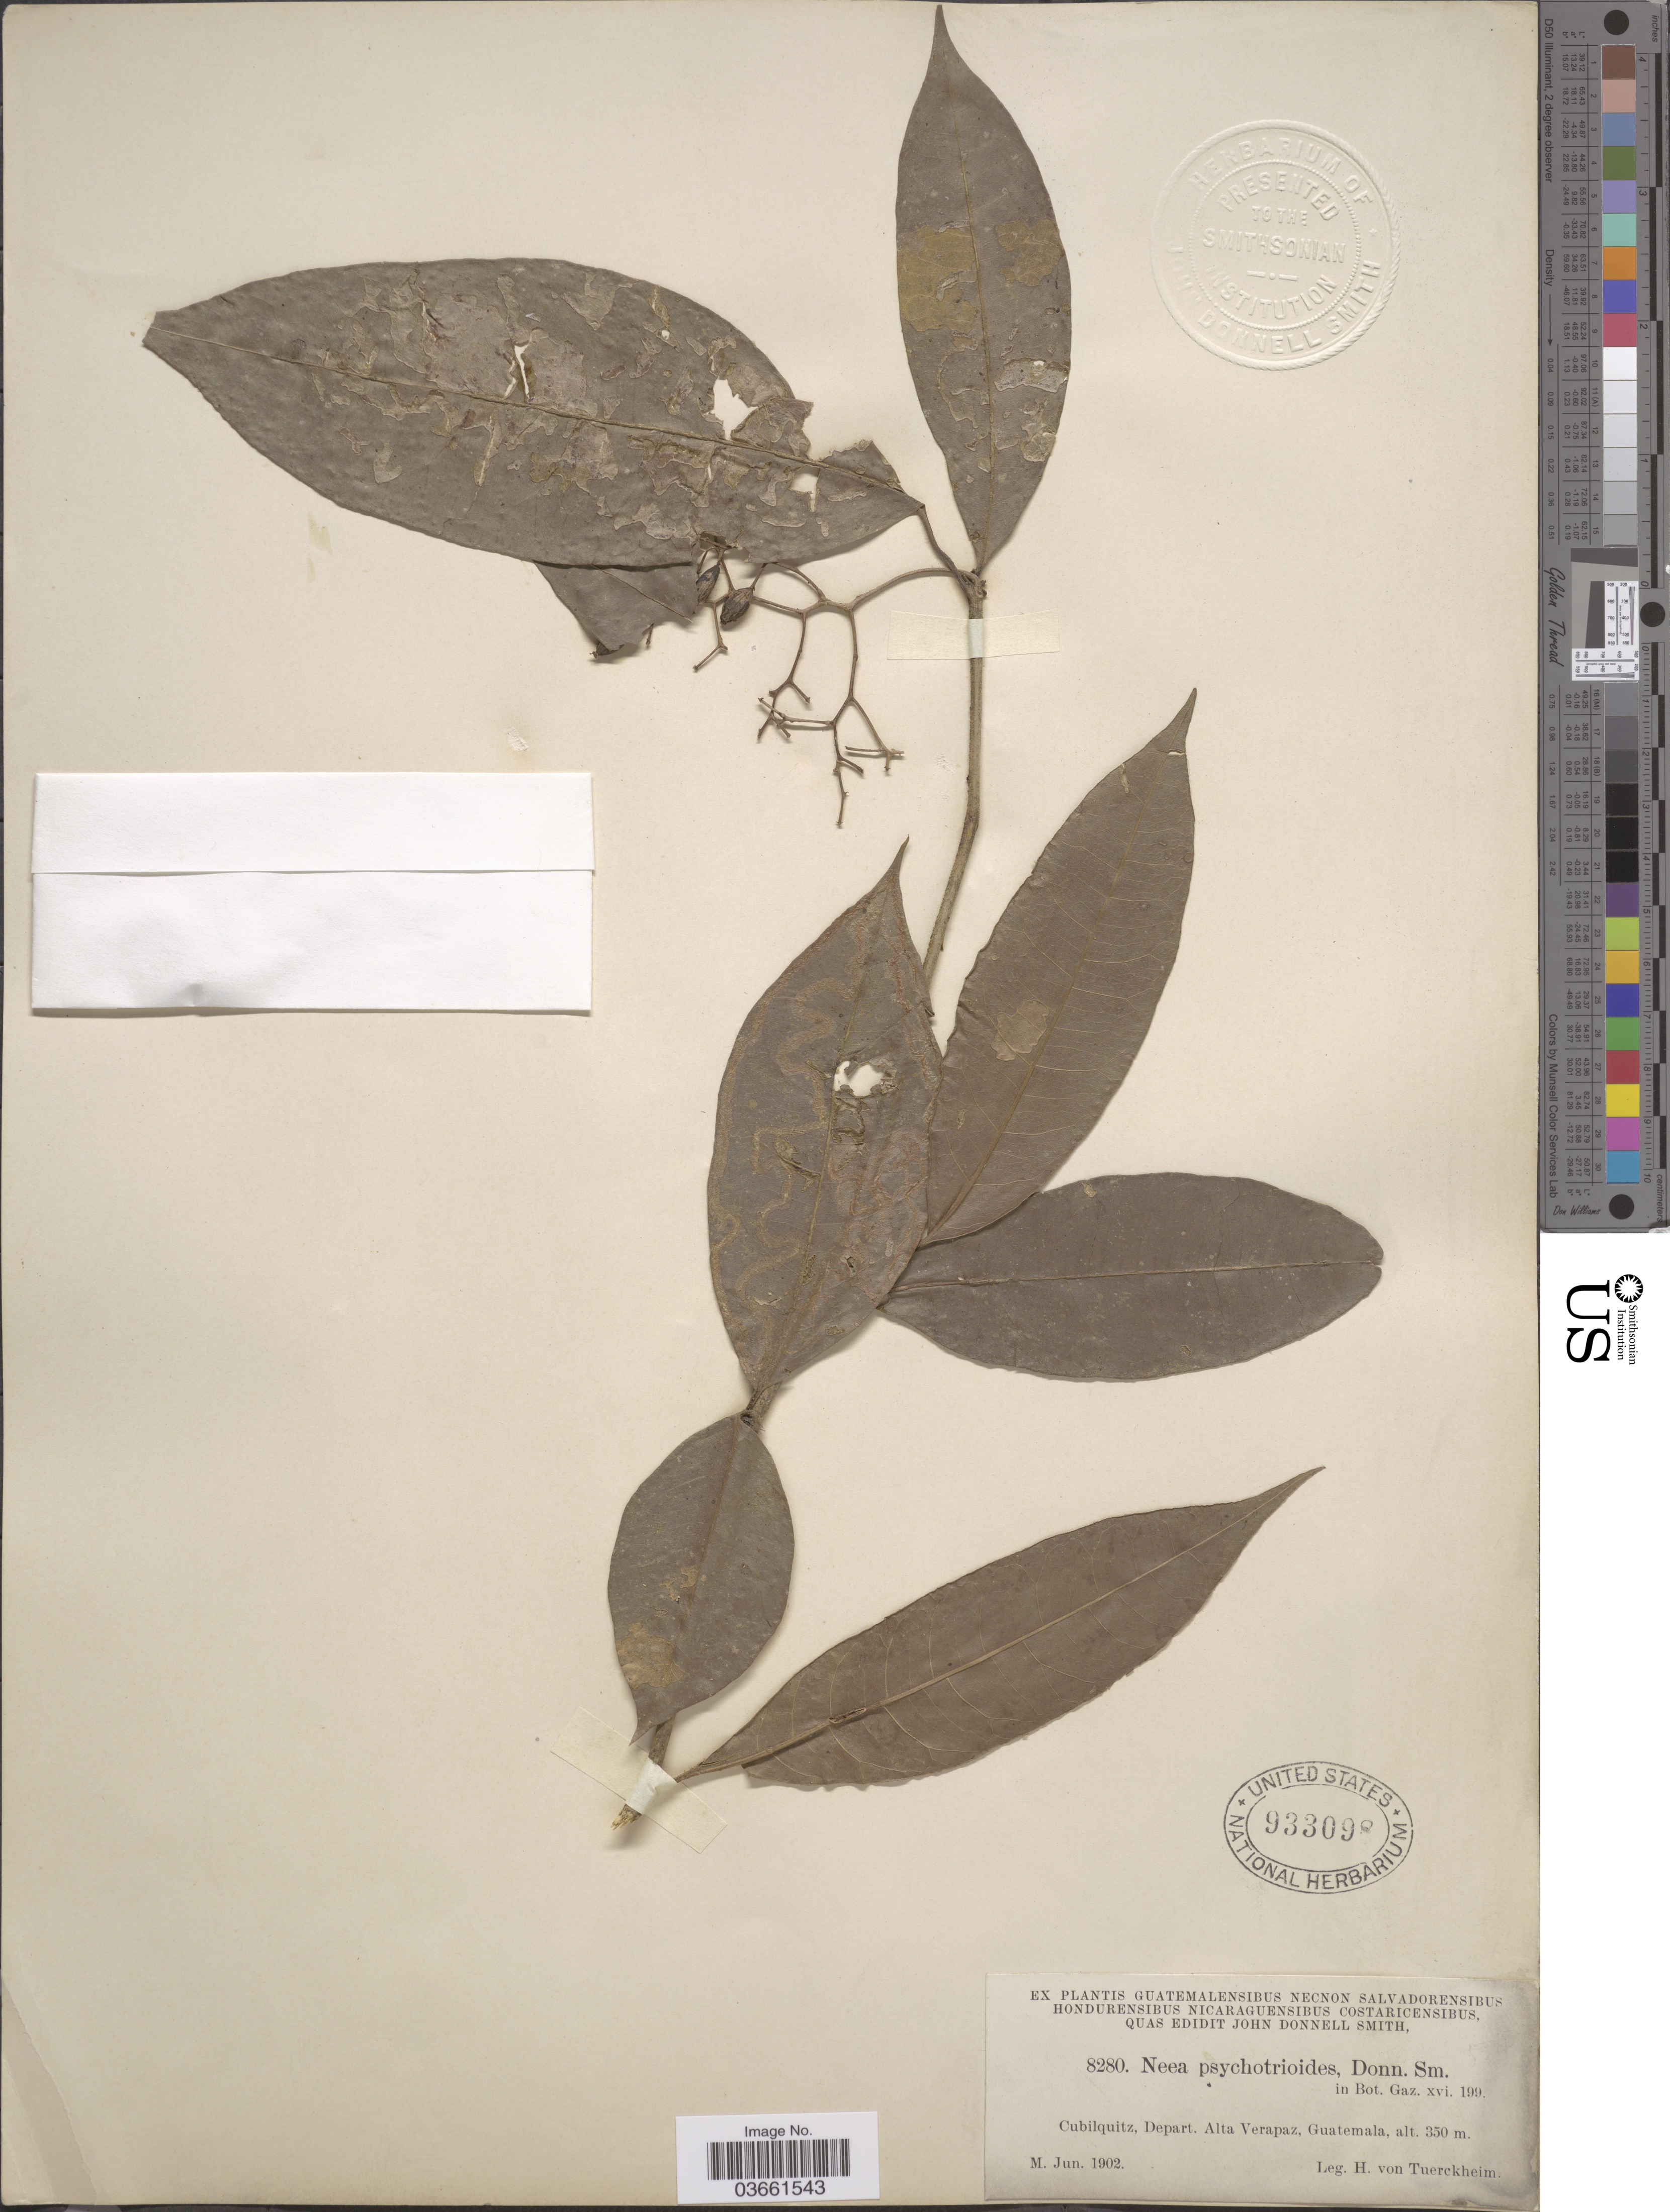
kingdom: Plantae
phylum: Tracheophyta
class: Magnoliopsida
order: Caryophyllales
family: Nyctaginaceae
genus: Neea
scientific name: Neea psychotrioides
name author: Donn. Sm.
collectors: H. von Türckheim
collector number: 8280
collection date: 1902-06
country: Guatemala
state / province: Alta Verapaz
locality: Cubilquitz, Depart Alta Verapaz.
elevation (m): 350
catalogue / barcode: US 933098